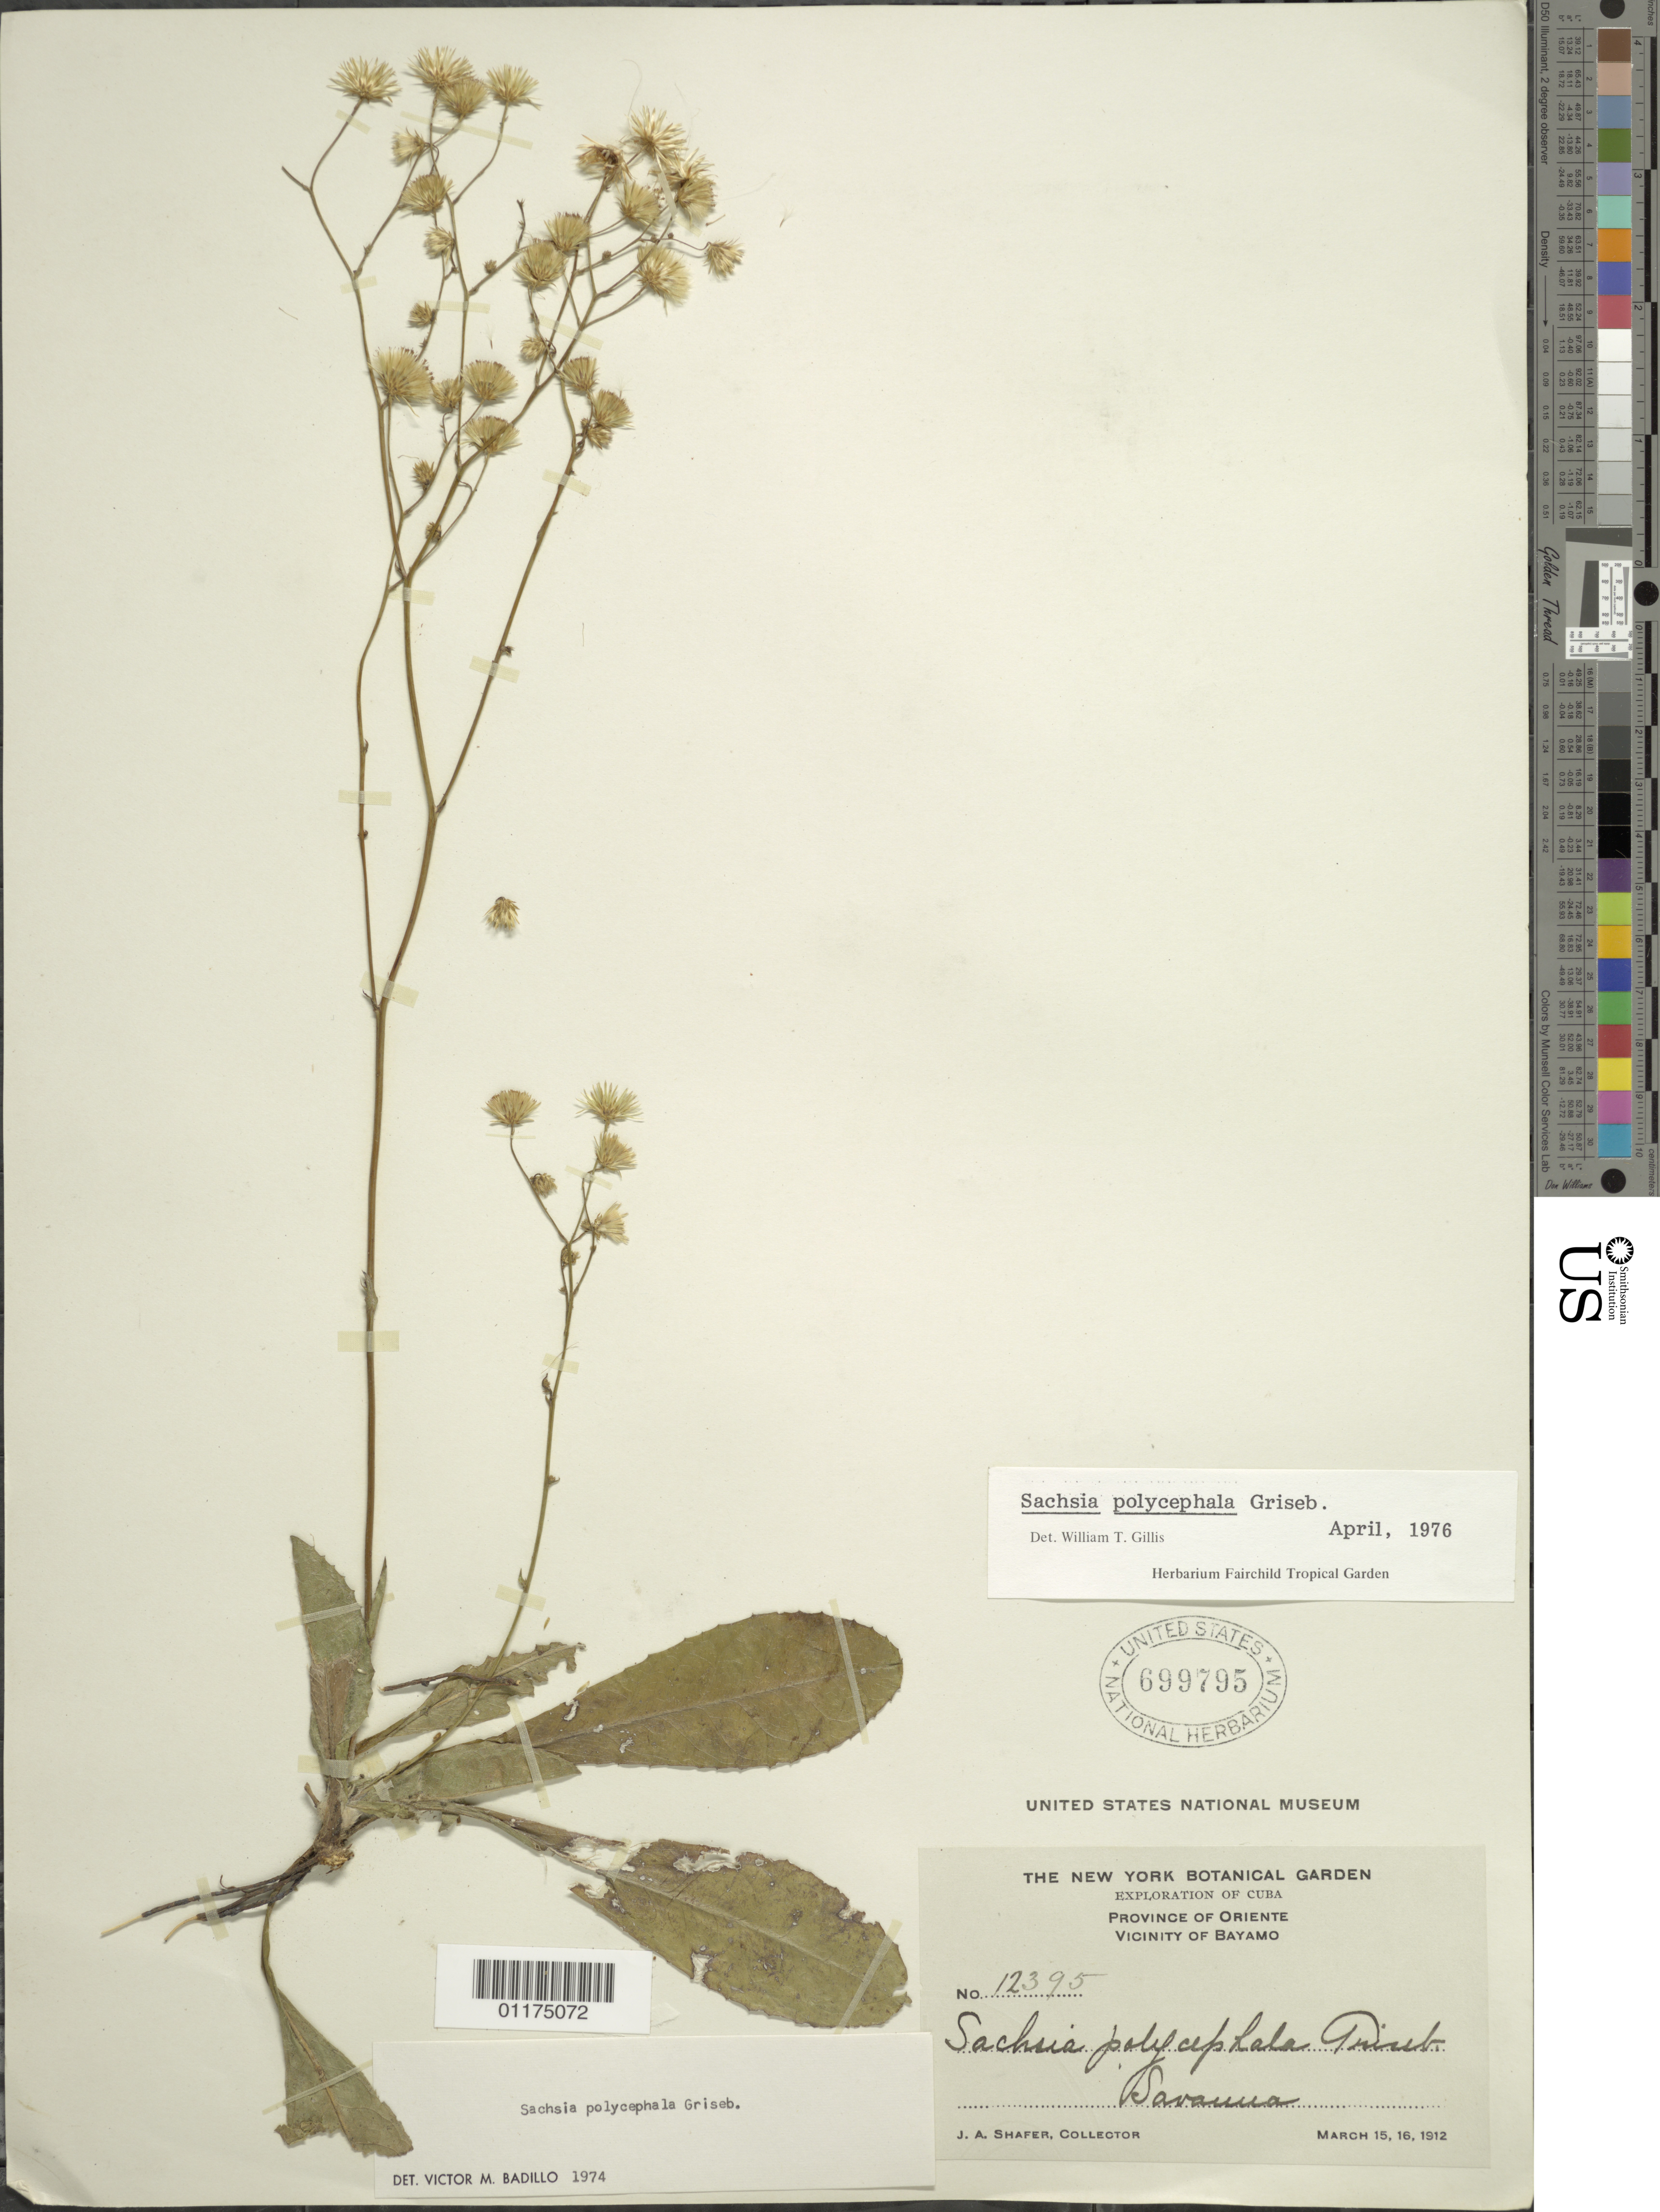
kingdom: Plantae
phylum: Tracheophyta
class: Magnoliopsida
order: Asterales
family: Asteraceae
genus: Sachsia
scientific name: Sachsia polycephala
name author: Griseb.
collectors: J. A. Shafer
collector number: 12395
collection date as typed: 15 Mar 1912 to 16 Mar 1912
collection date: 1912-03-15/1912-03-16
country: Cuba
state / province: Oriente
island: Cuba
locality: Vicinity of Bayamo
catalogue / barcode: US 699795